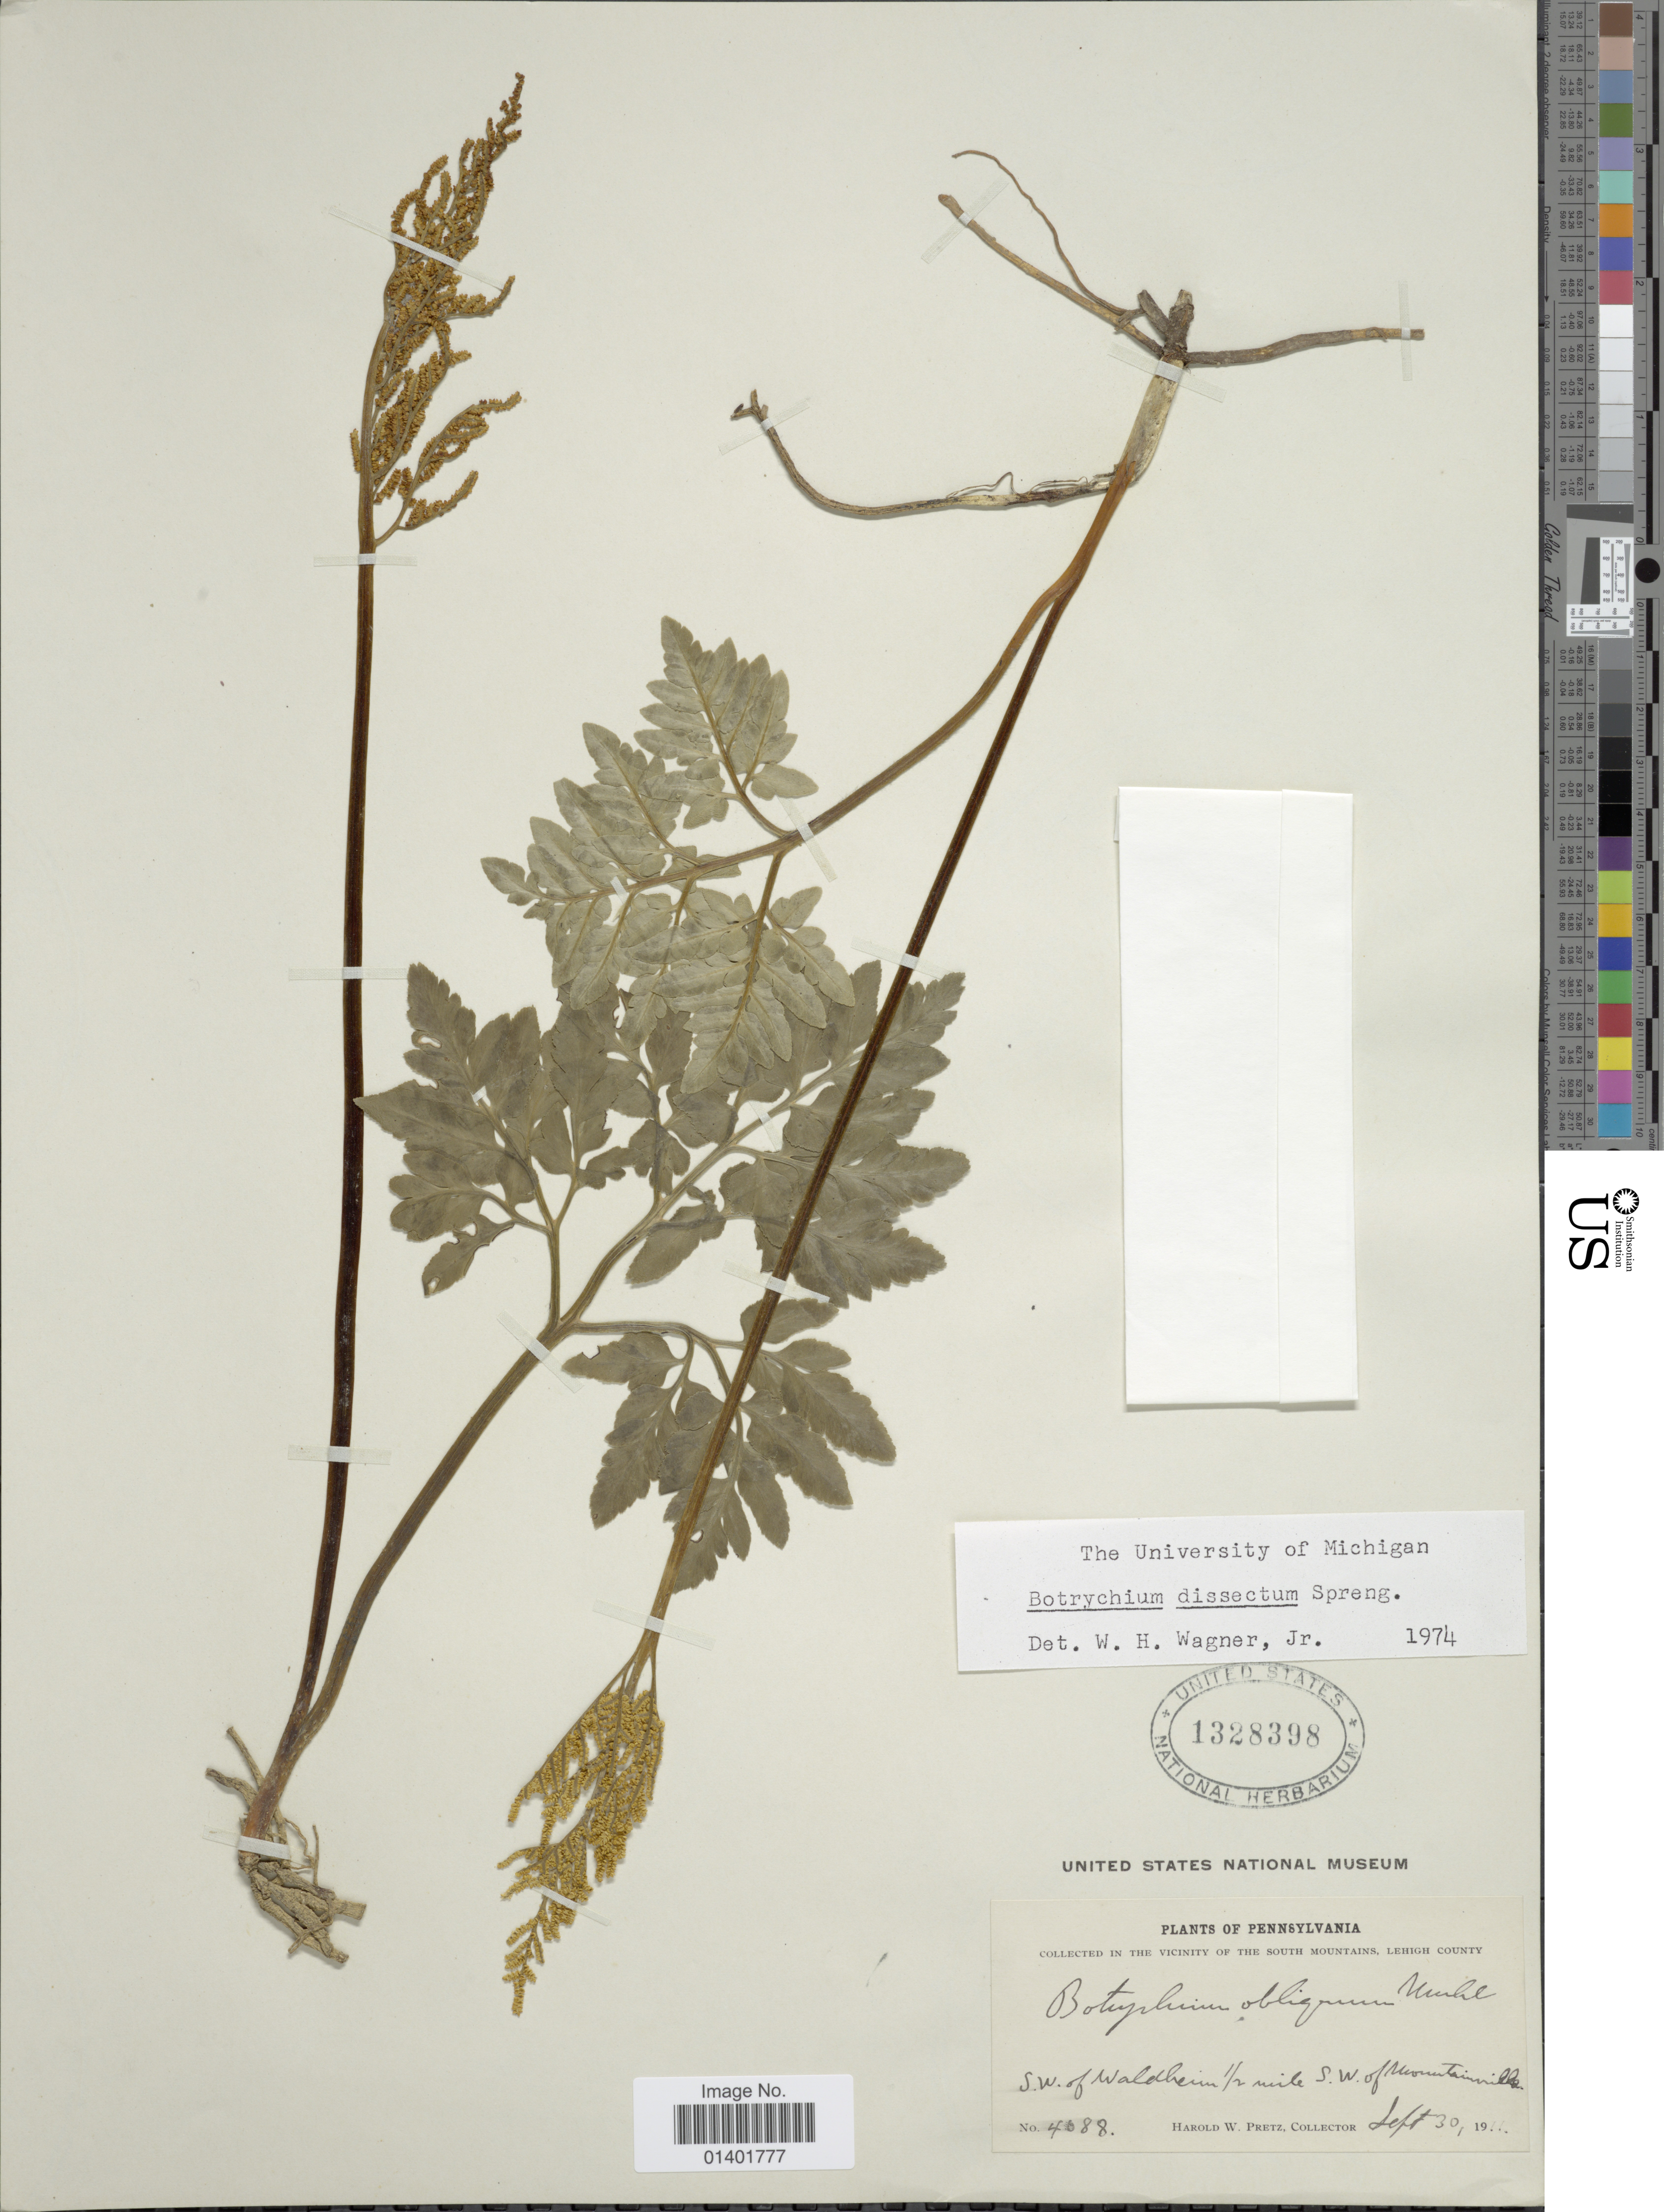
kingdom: Plantae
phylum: Tracheophyta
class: Polypodiopsida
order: Ophioglossales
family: Ophioglossaceae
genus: Botrychium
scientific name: Botrychium dissectum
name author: Spreng.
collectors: H. W. Pretz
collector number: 4088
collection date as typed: Transcribed d/m/y: 30/9/19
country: United States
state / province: Pennsylvania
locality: Vicinity of The South Mounatins, Lehigh County, S.W. of Waldheim 1/2 mile S.W. of Mountainville.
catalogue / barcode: US 1328398